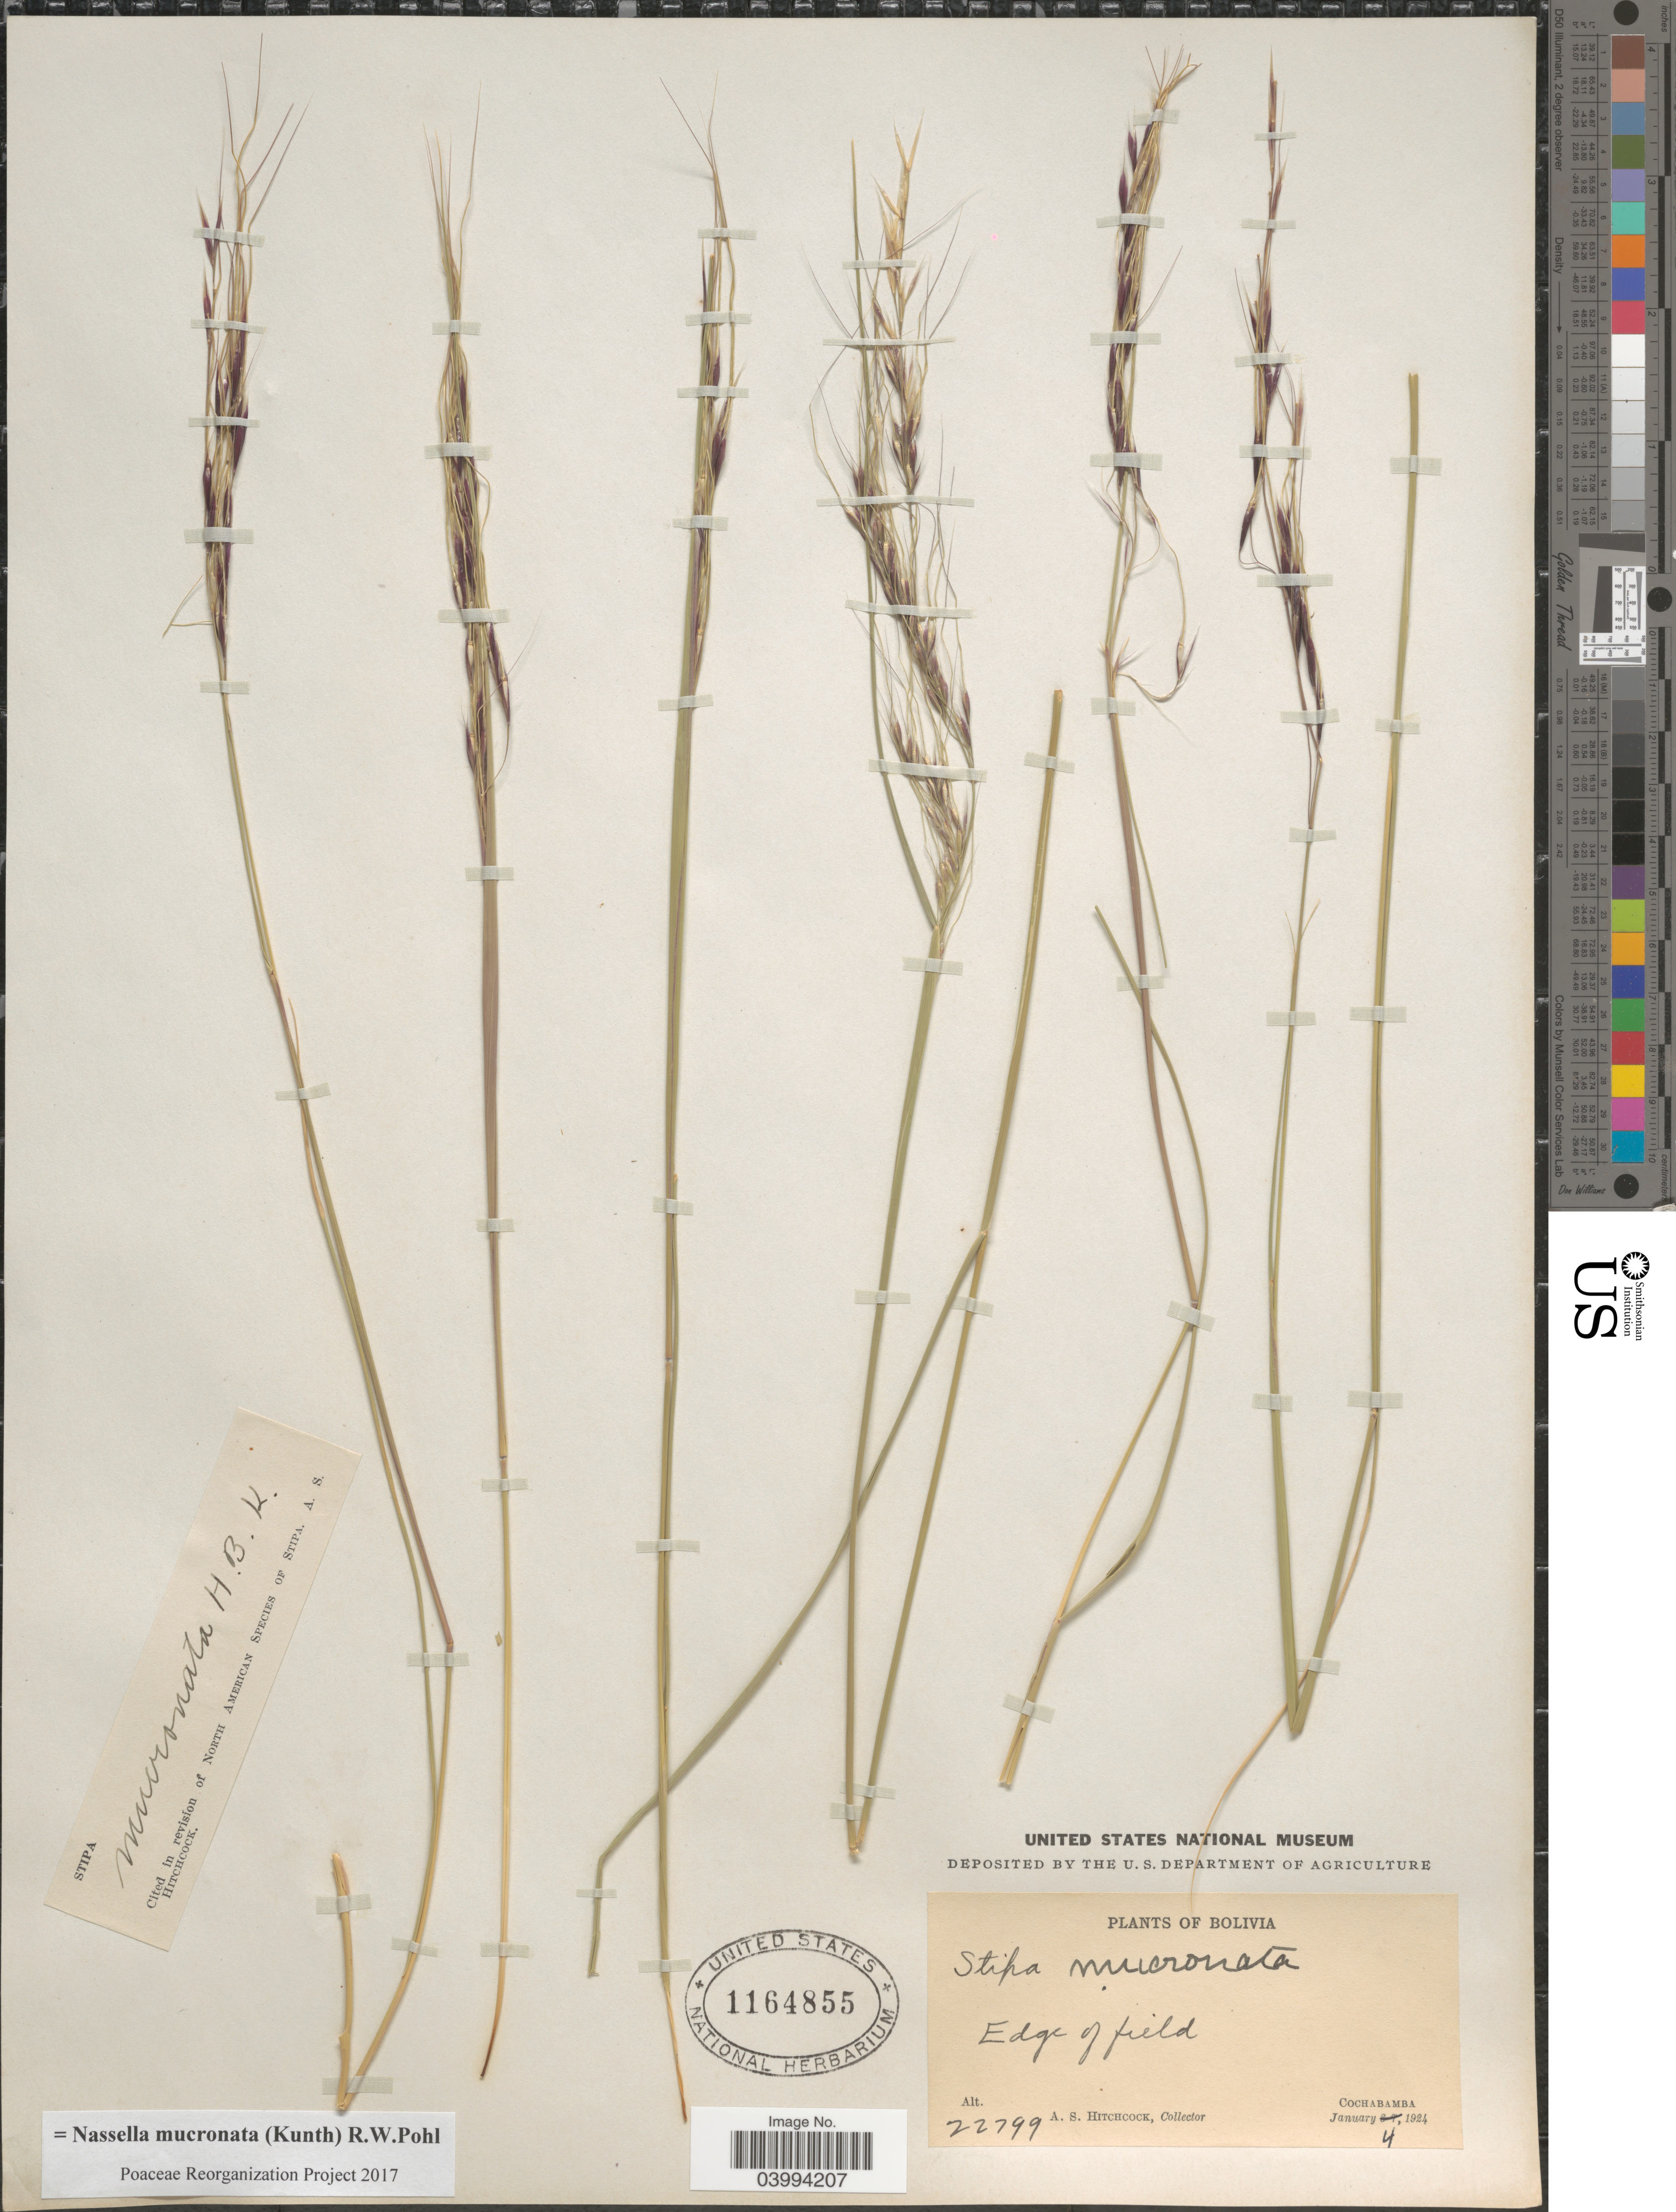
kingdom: Plantae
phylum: Tracheophyta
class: Liliopsida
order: Poales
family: Poaceae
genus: Nassella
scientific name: Nassella mucronata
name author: (Kunth) R.W. Pohl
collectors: A. S. Hitchcock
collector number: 22799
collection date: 1924-01-04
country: Bolivia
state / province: Cochabamba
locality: Edge of field.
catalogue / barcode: US 1164855